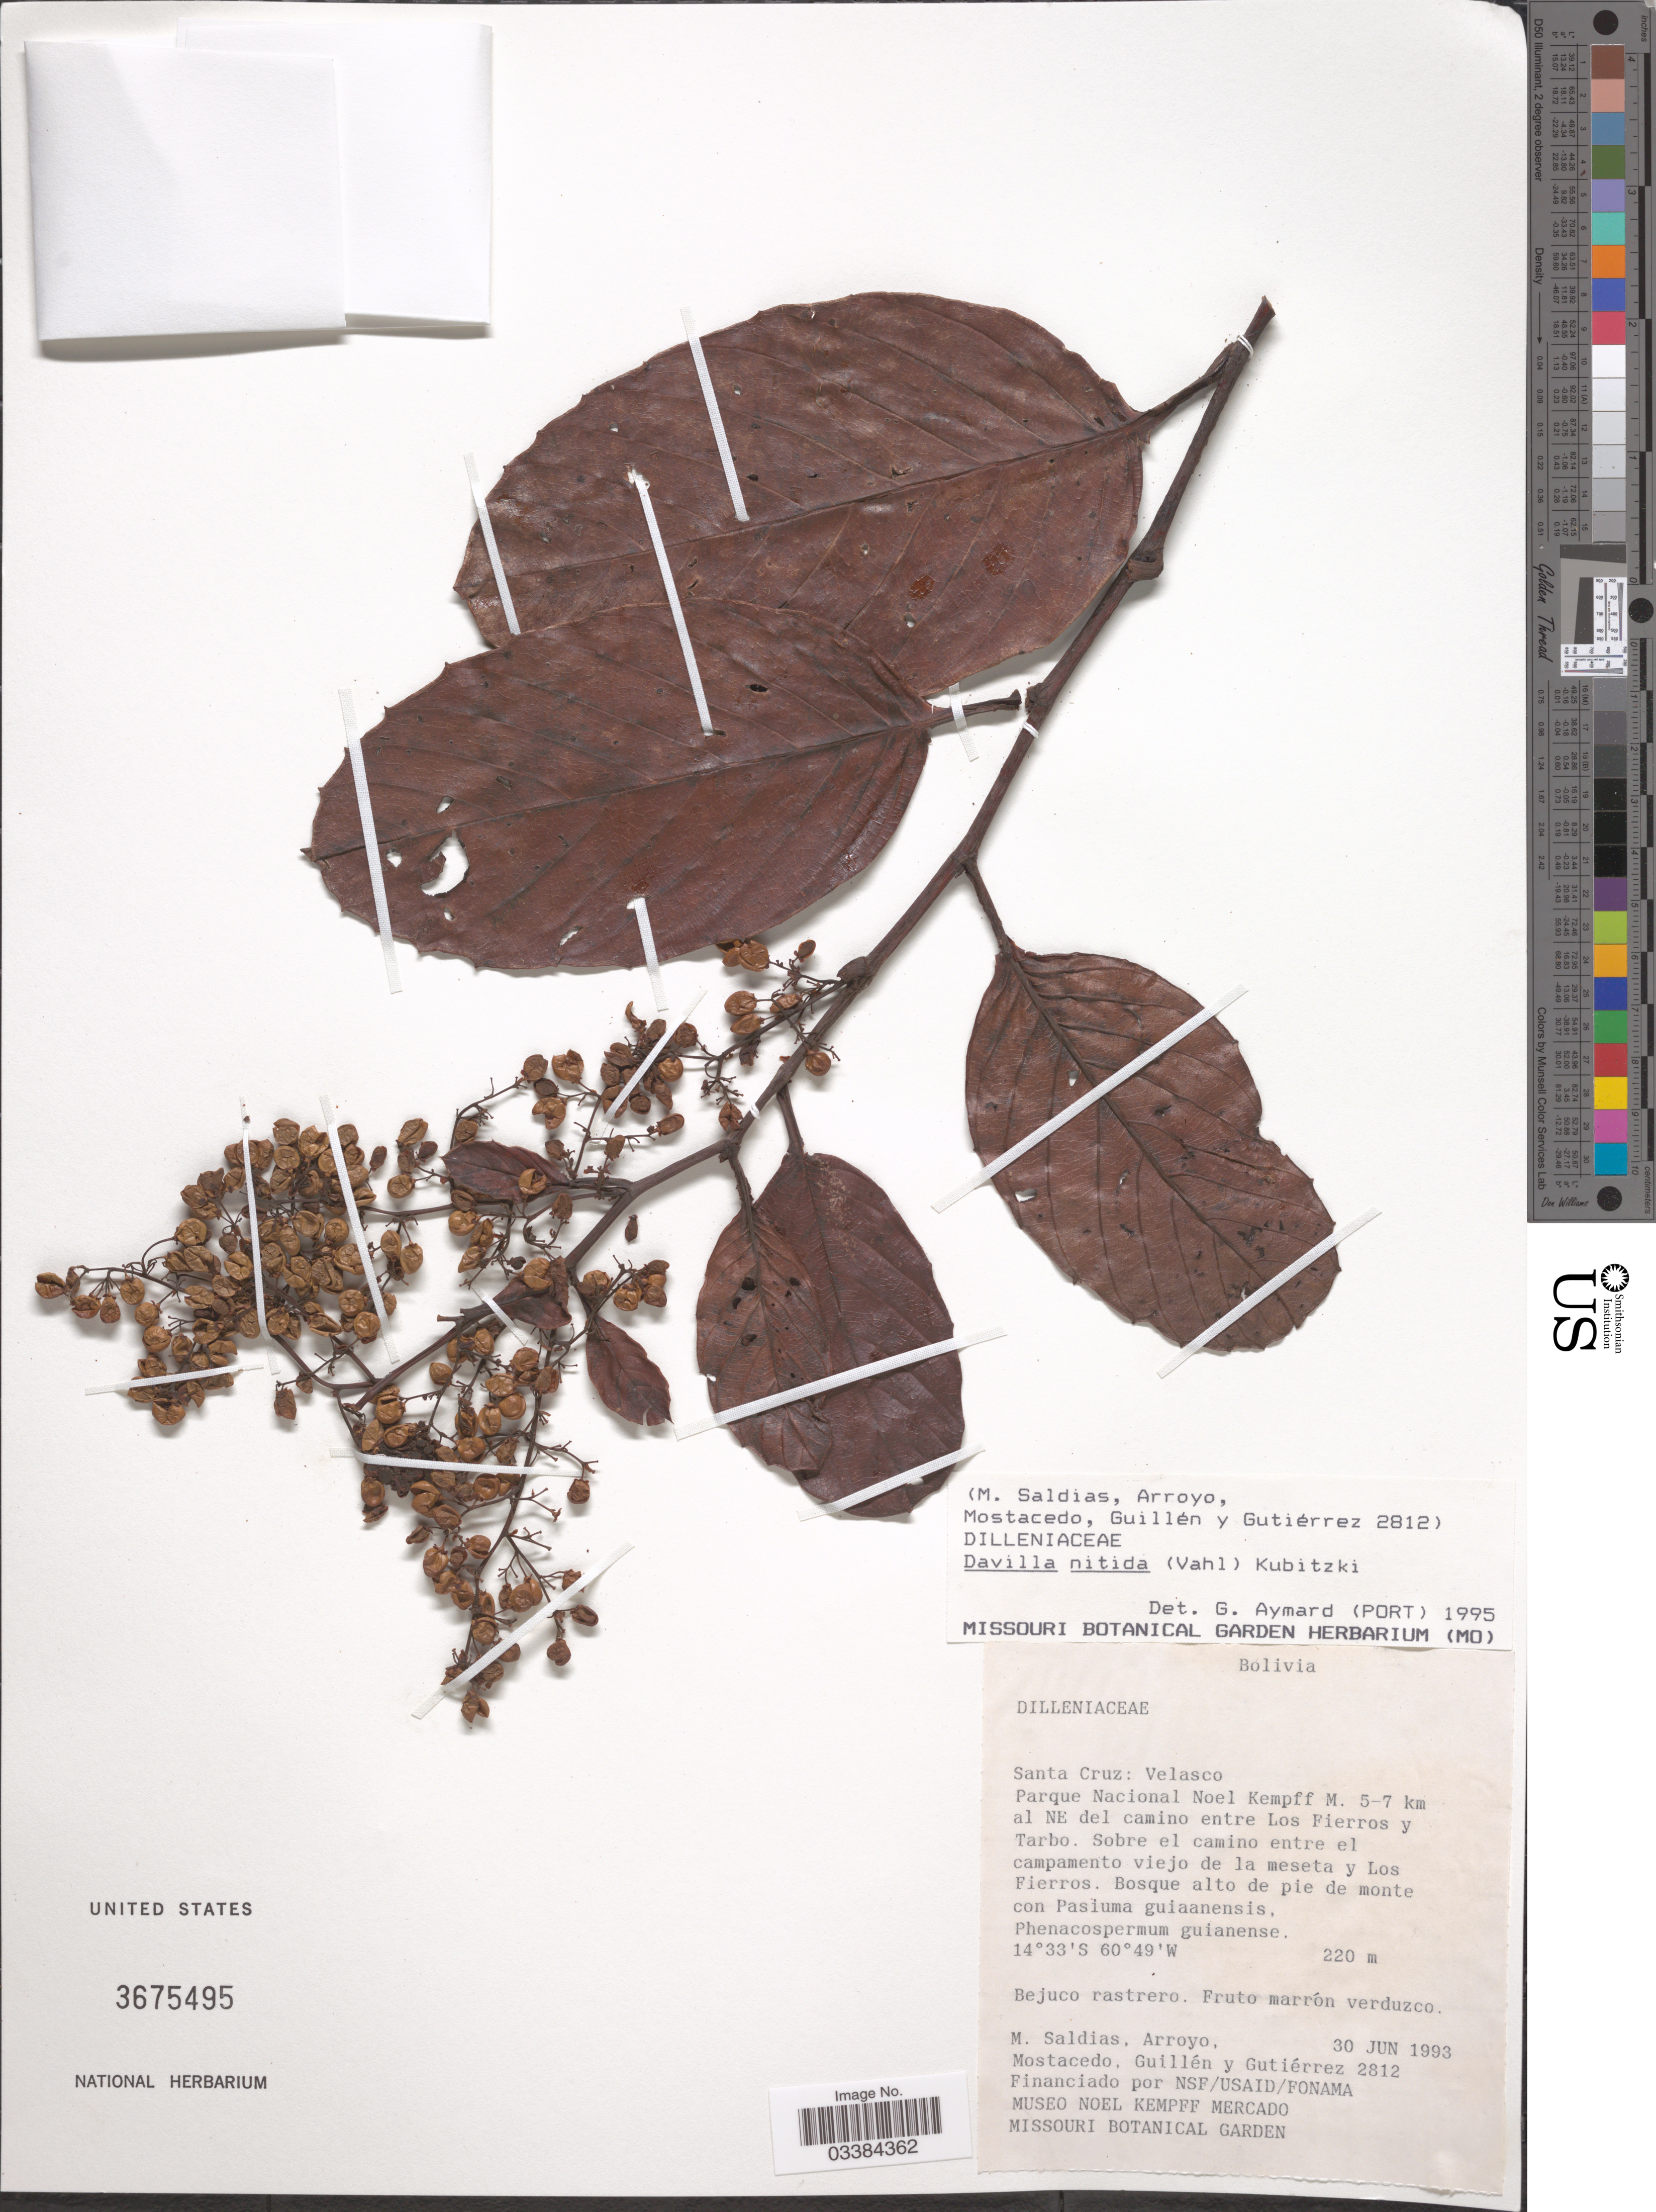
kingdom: Plantae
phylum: Tracheophyta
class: Magnoliopsida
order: Dilleniales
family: Dilleniaceae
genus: Davilla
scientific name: Davilla nitida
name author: (Vahl) Kubitzki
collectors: M. Saldias, Arroyo, --, Mostacedo, --, -- Guillen & Gutiérrez, --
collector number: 2812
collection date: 1993-06-30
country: Bolivia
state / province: Santa Cruz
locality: Velasco. Parque Nacional Noel Kempff M. 5-7 km al NE del camino entre Los Fierros y Tarbo. Sobre el camino entre el campamento viejo de la meseta y los Fierros.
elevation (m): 220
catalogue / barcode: US 3675495